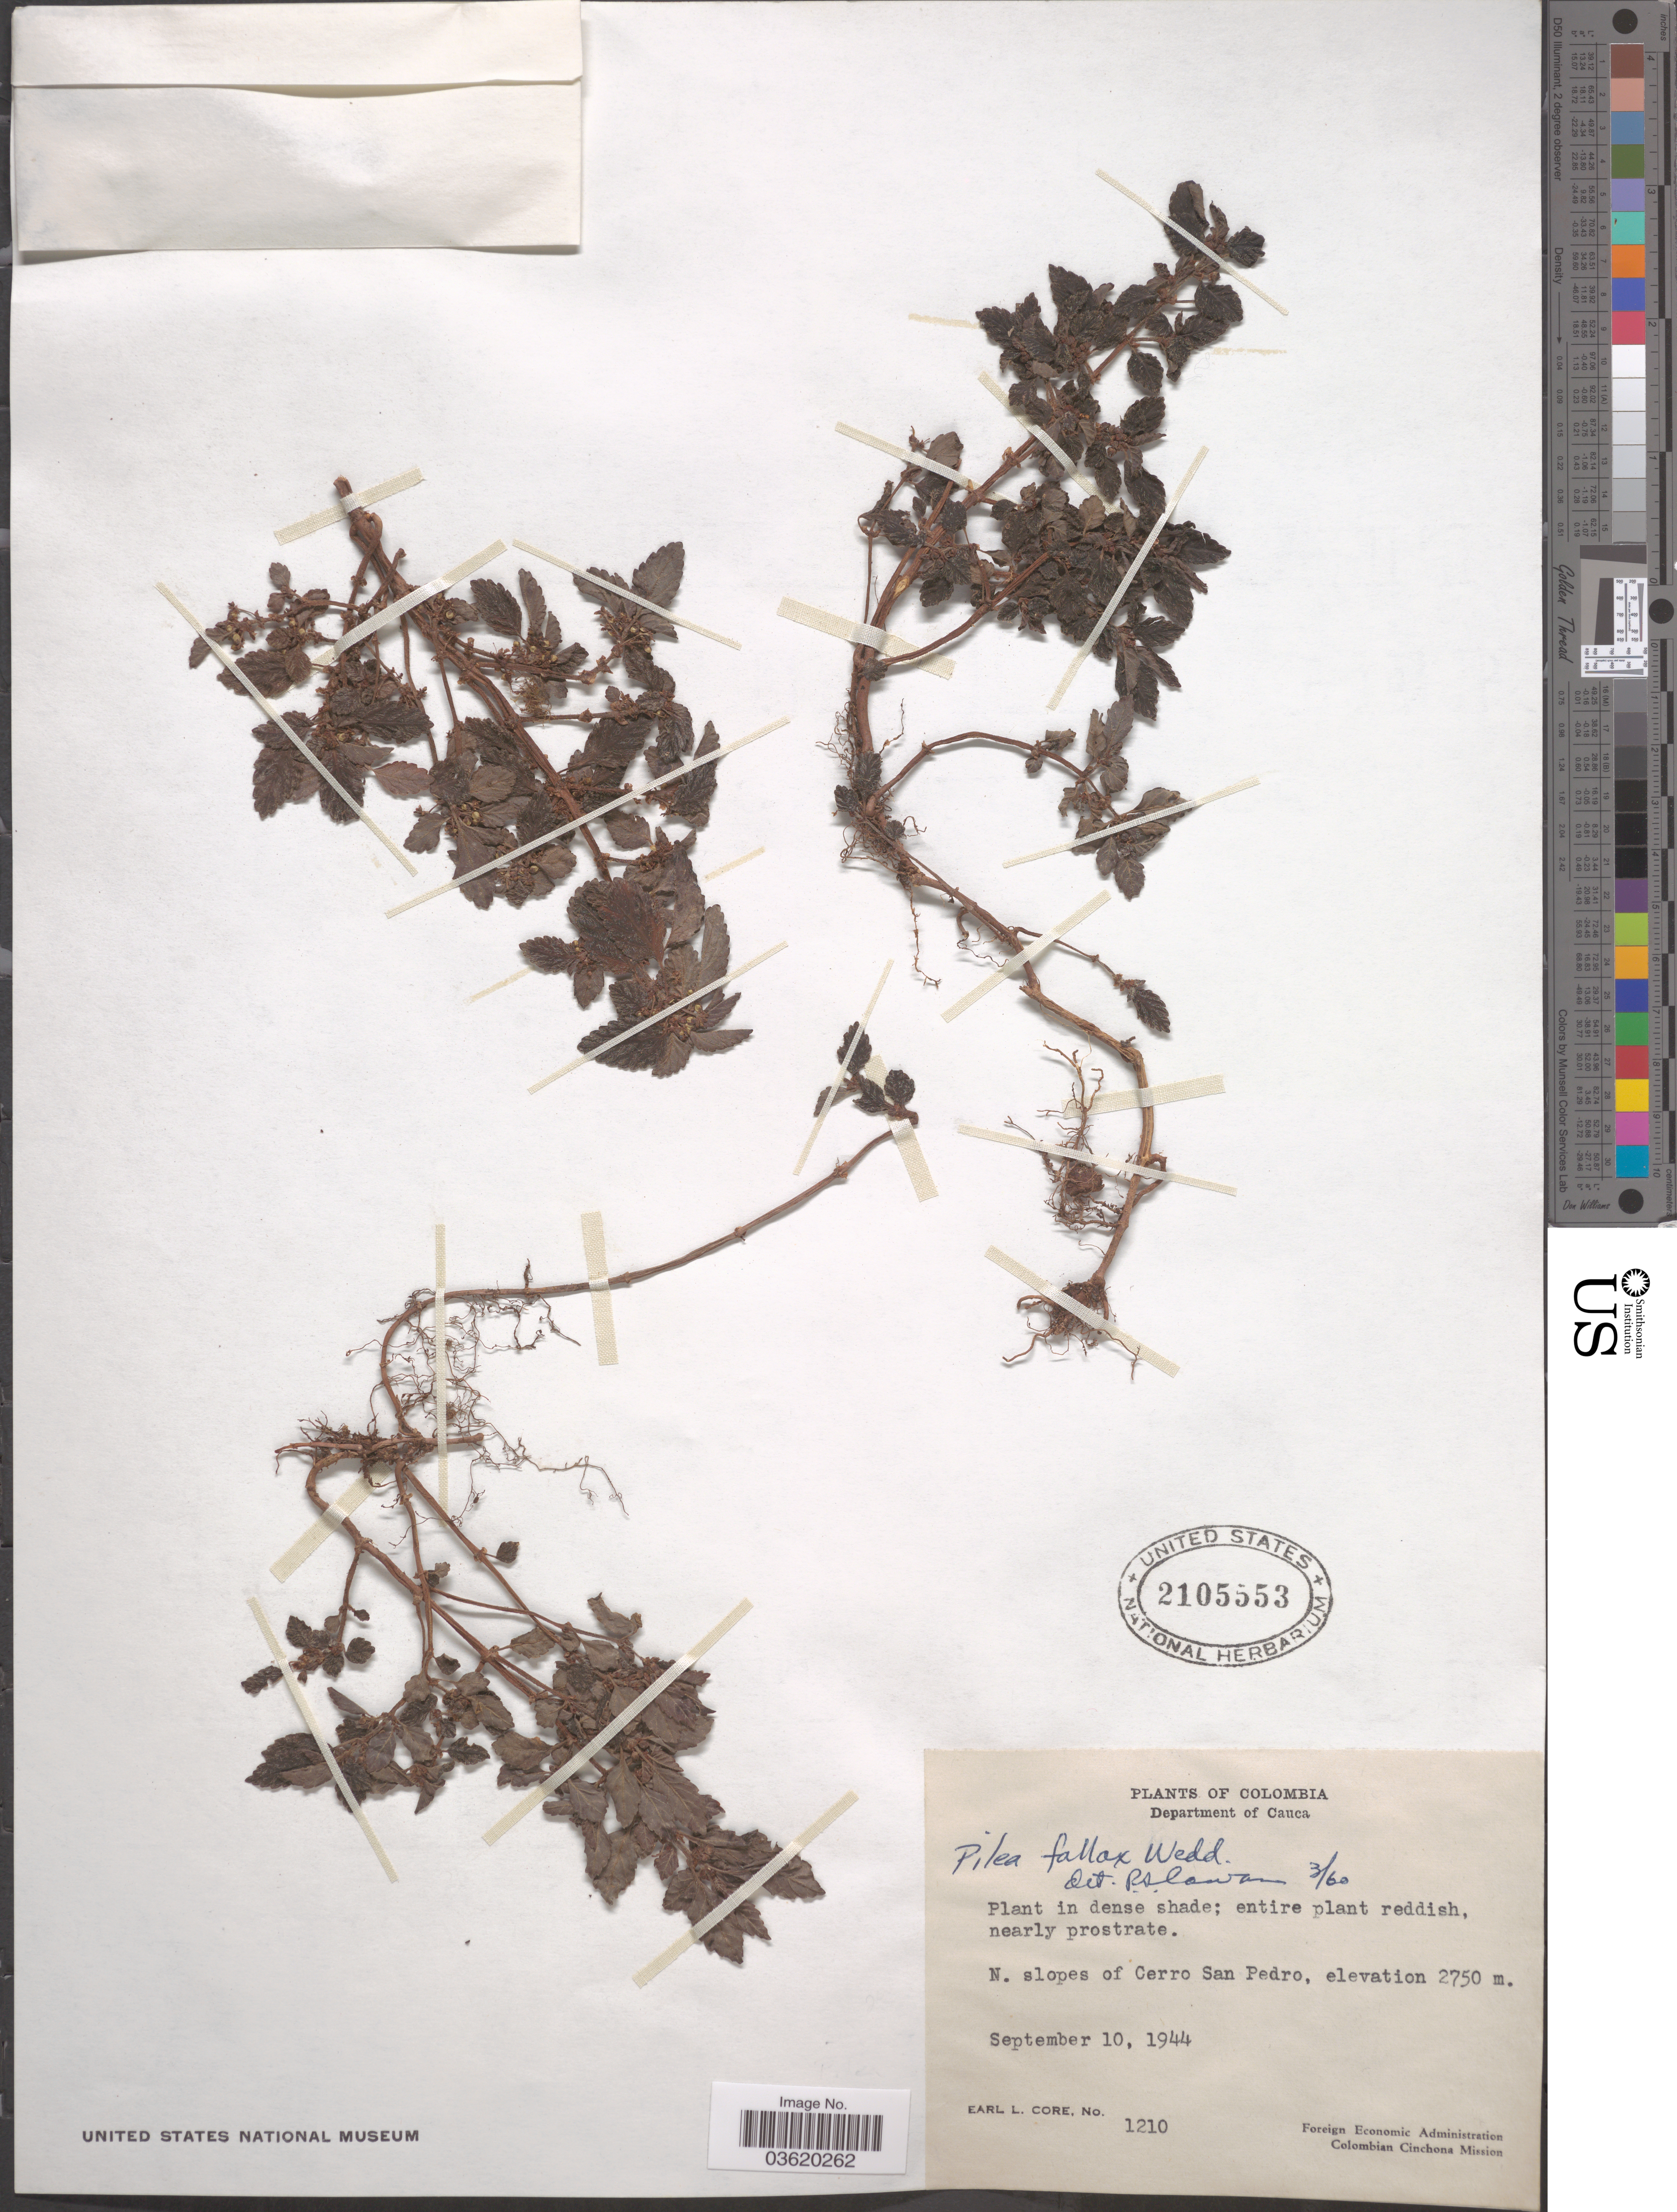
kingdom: Plantae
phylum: Tracheophyta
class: Magnoliopsida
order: Rosales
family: Urticaceae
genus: Pilea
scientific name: Pilea fallax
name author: Wedd.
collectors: E. L. Core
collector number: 1210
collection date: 1944-09-10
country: Colombia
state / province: Cauca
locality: Department of Cauca. N. slopes of Cerro San Pedro.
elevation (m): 2750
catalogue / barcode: US 2105553